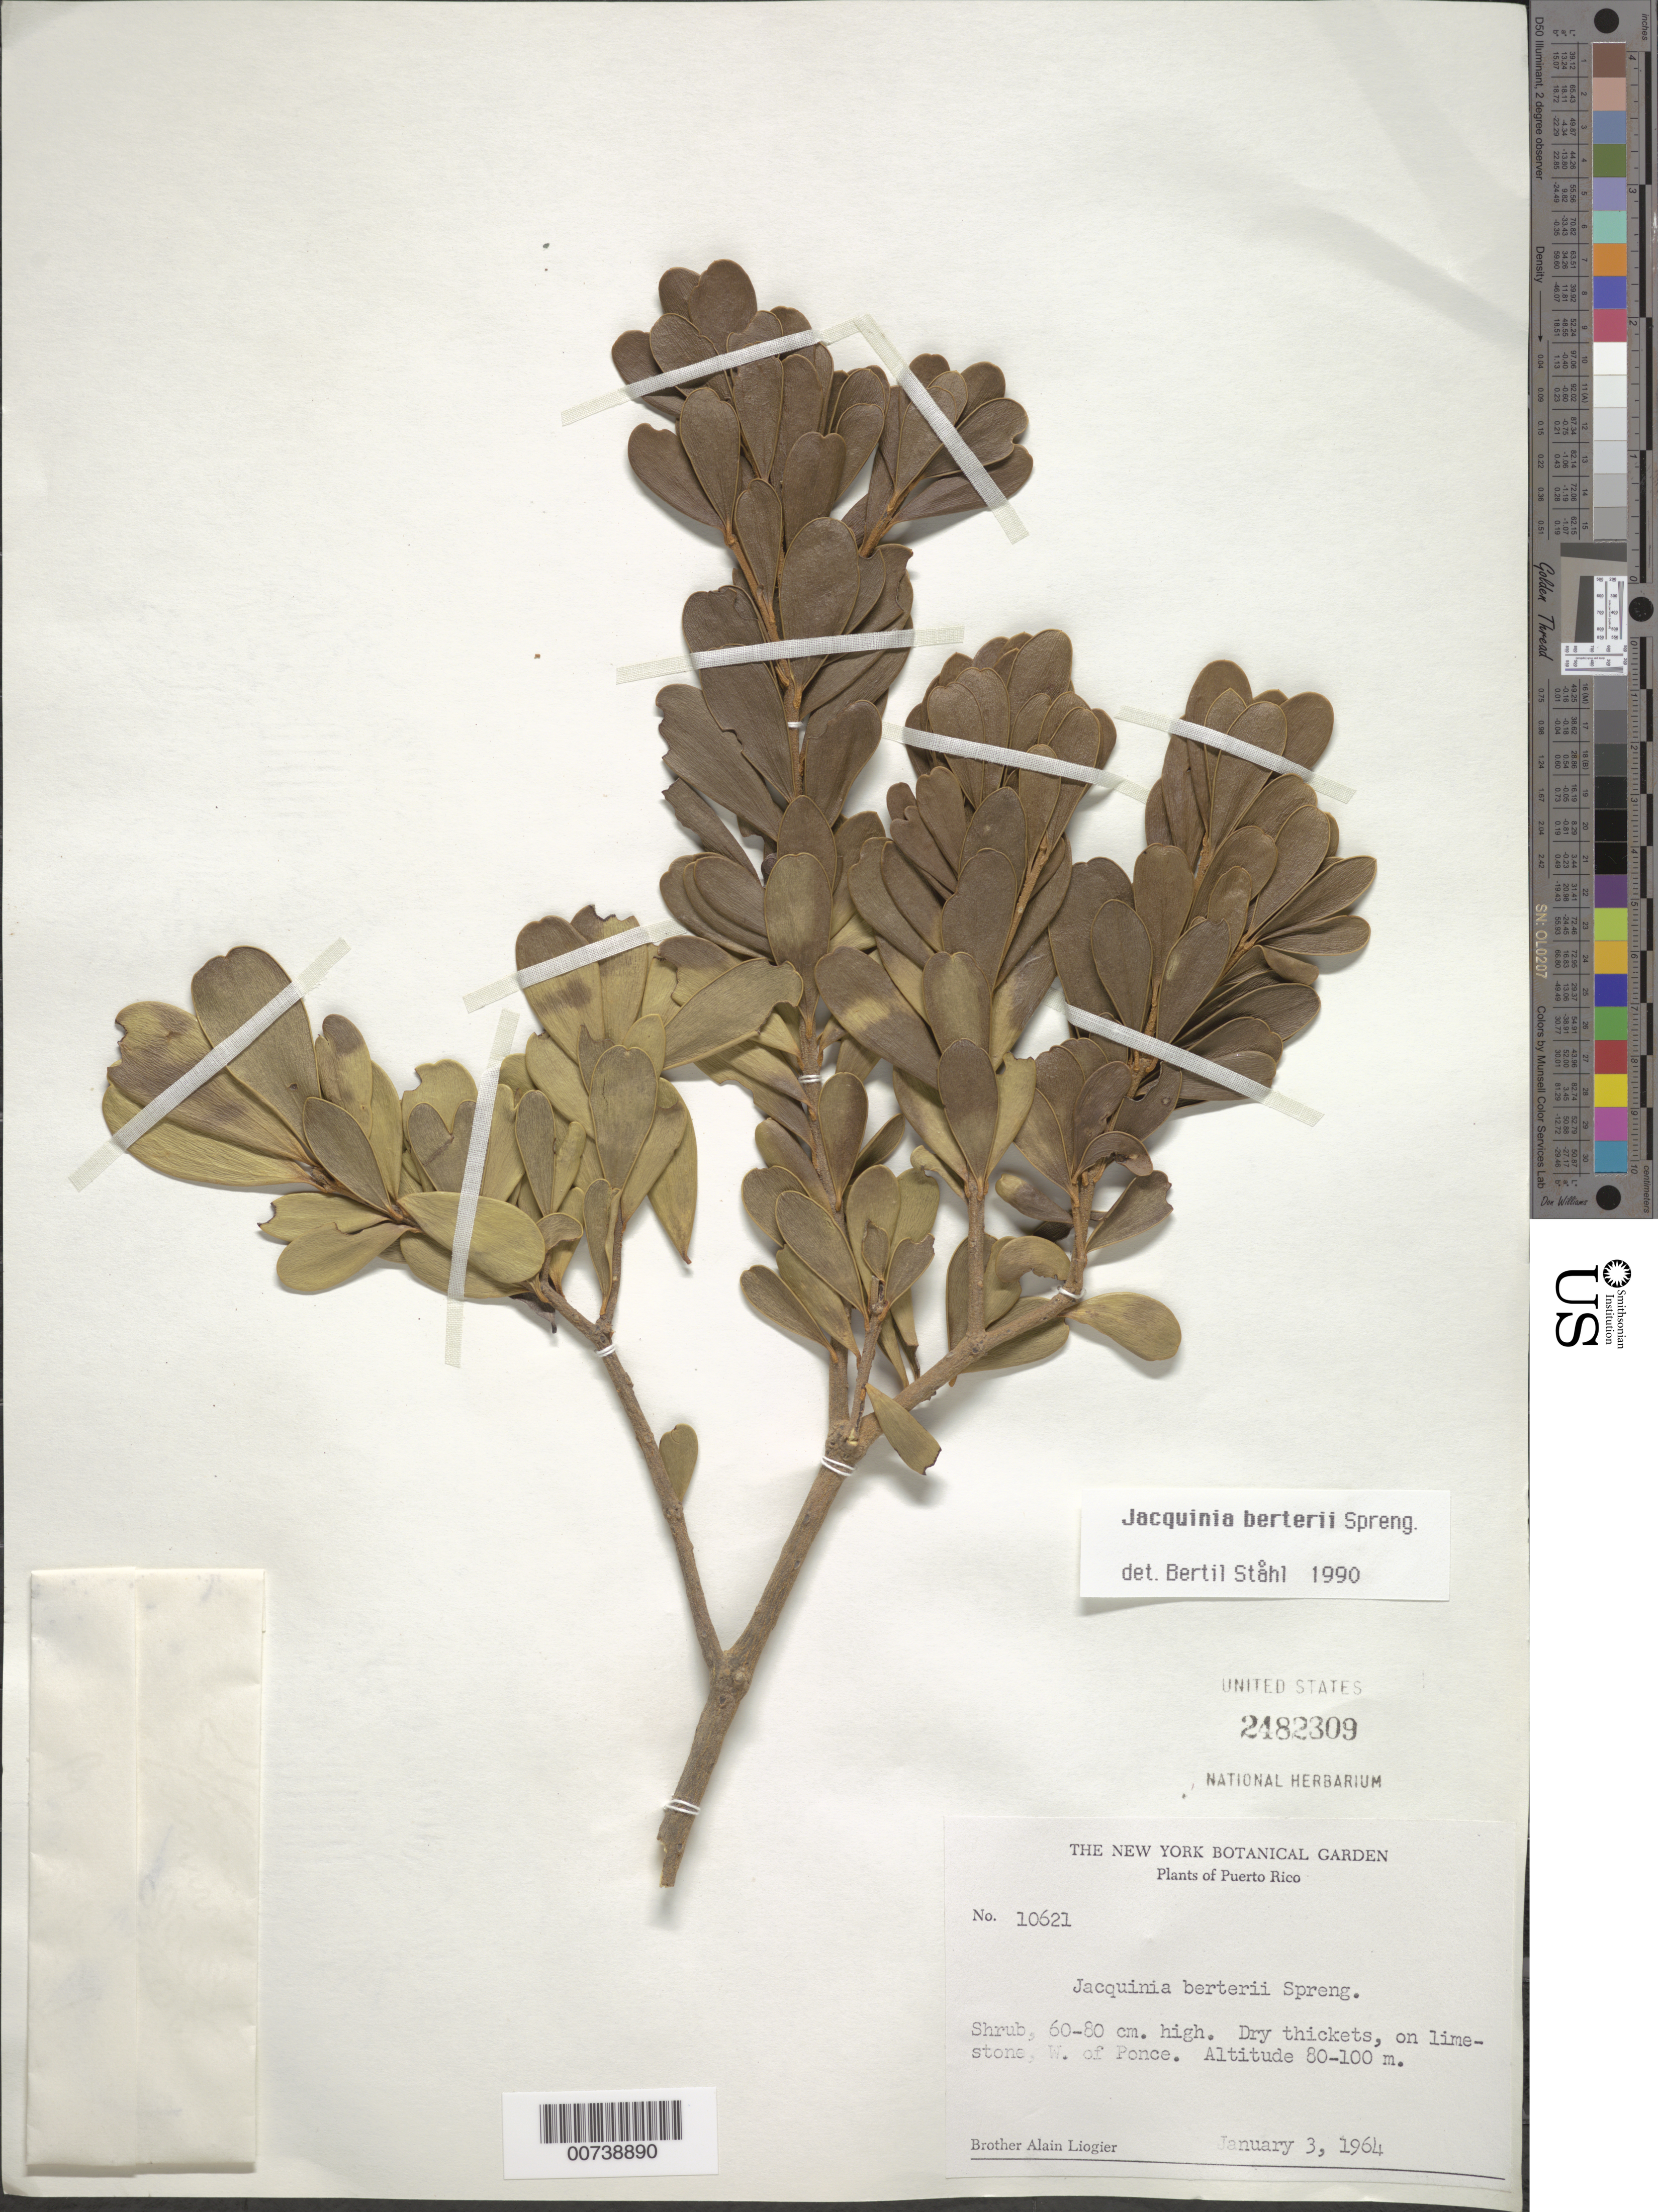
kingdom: Plantae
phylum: Tracheophyta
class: Magnoliopsida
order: Ericales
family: Primulaceae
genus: Jacquinia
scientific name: Jacquinia berteroi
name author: Spreng.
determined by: Ståhl, B.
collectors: A. H. Liogier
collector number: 10621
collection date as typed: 03 Jan 1964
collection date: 1964-01-03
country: Puerto Rico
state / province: Ponce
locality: West of Ponce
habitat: Dry thickets, on limestone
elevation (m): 80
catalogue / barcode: US 2482309